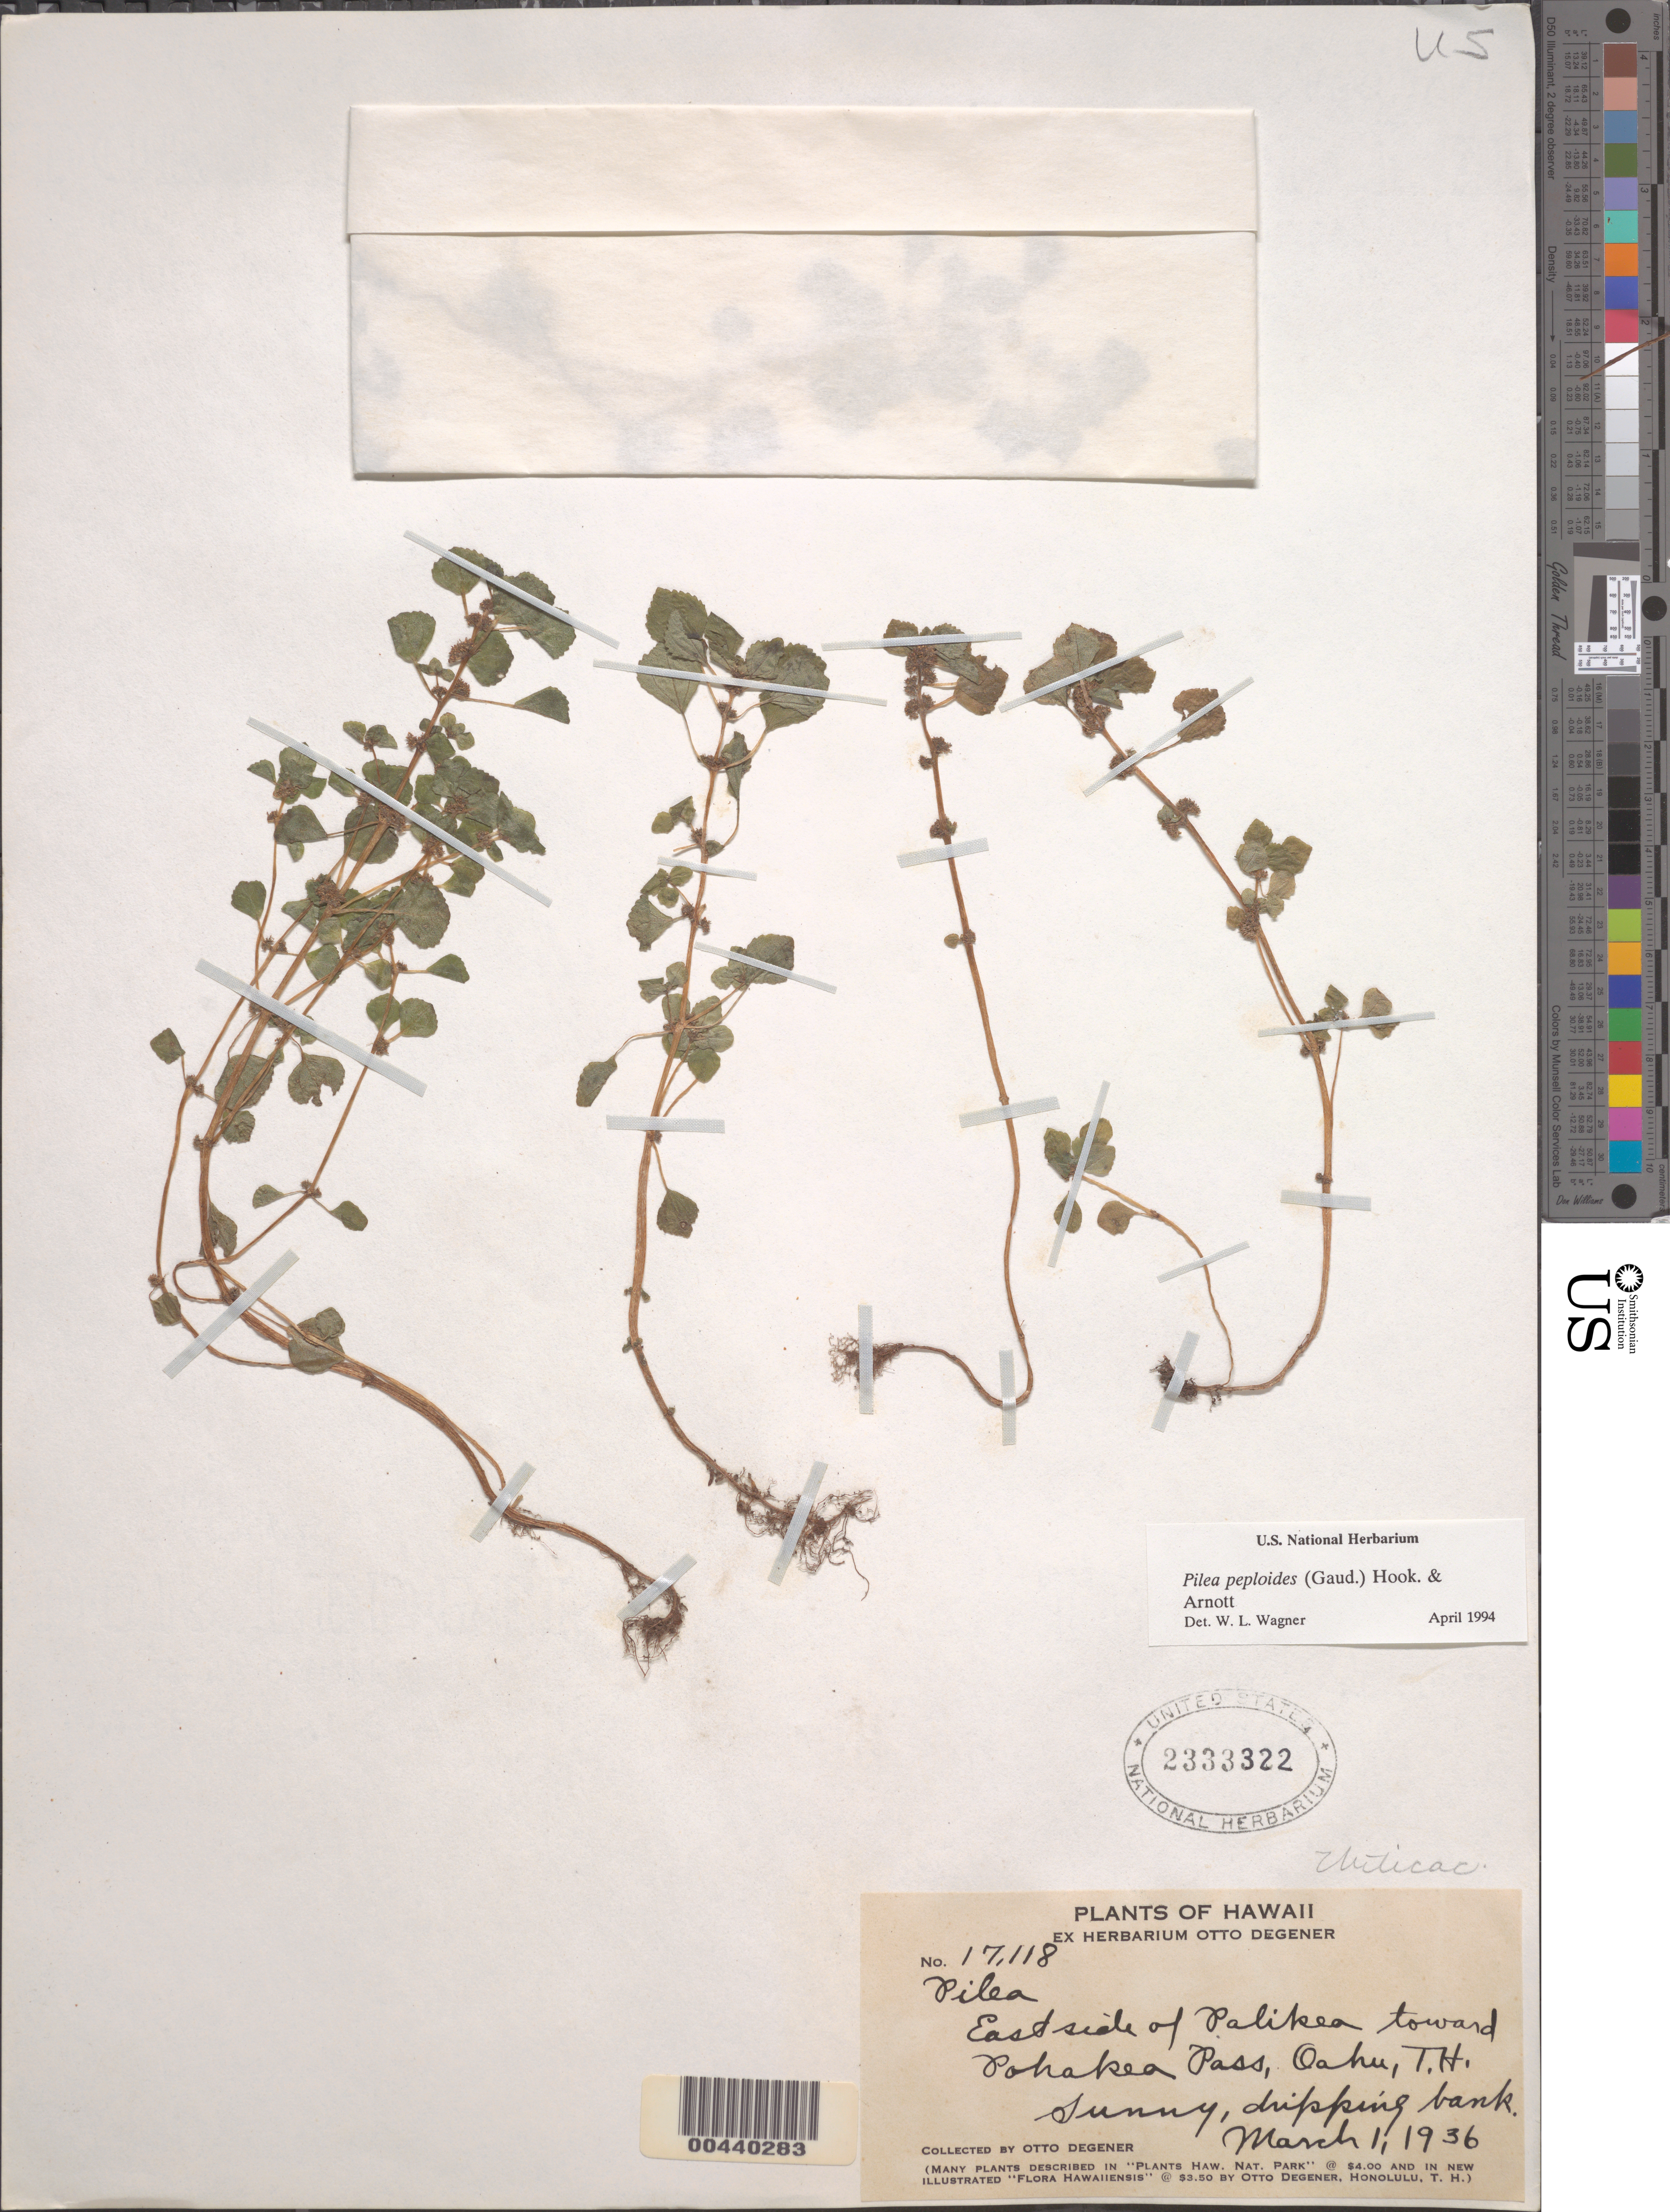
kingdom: Plantae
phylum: Tracheophyta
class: Magnoliopsida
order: Rosales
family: Urticaceae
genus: Pilea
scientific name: Pilea peploides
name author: (Gaudich.) Hook. & Arn.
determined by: Wagner, W. L., (BOT), Smithsonian Institution - National Museum of Natural History (UNITED STATES)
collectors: O. Degener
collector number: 17118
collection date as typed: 1 Mar 1936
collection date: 1936-03-01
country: United States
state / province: Hawaii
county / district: Honolulu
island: Oahu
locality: E side of Palikea toward Pohakea Pass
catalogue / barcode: US 2333322